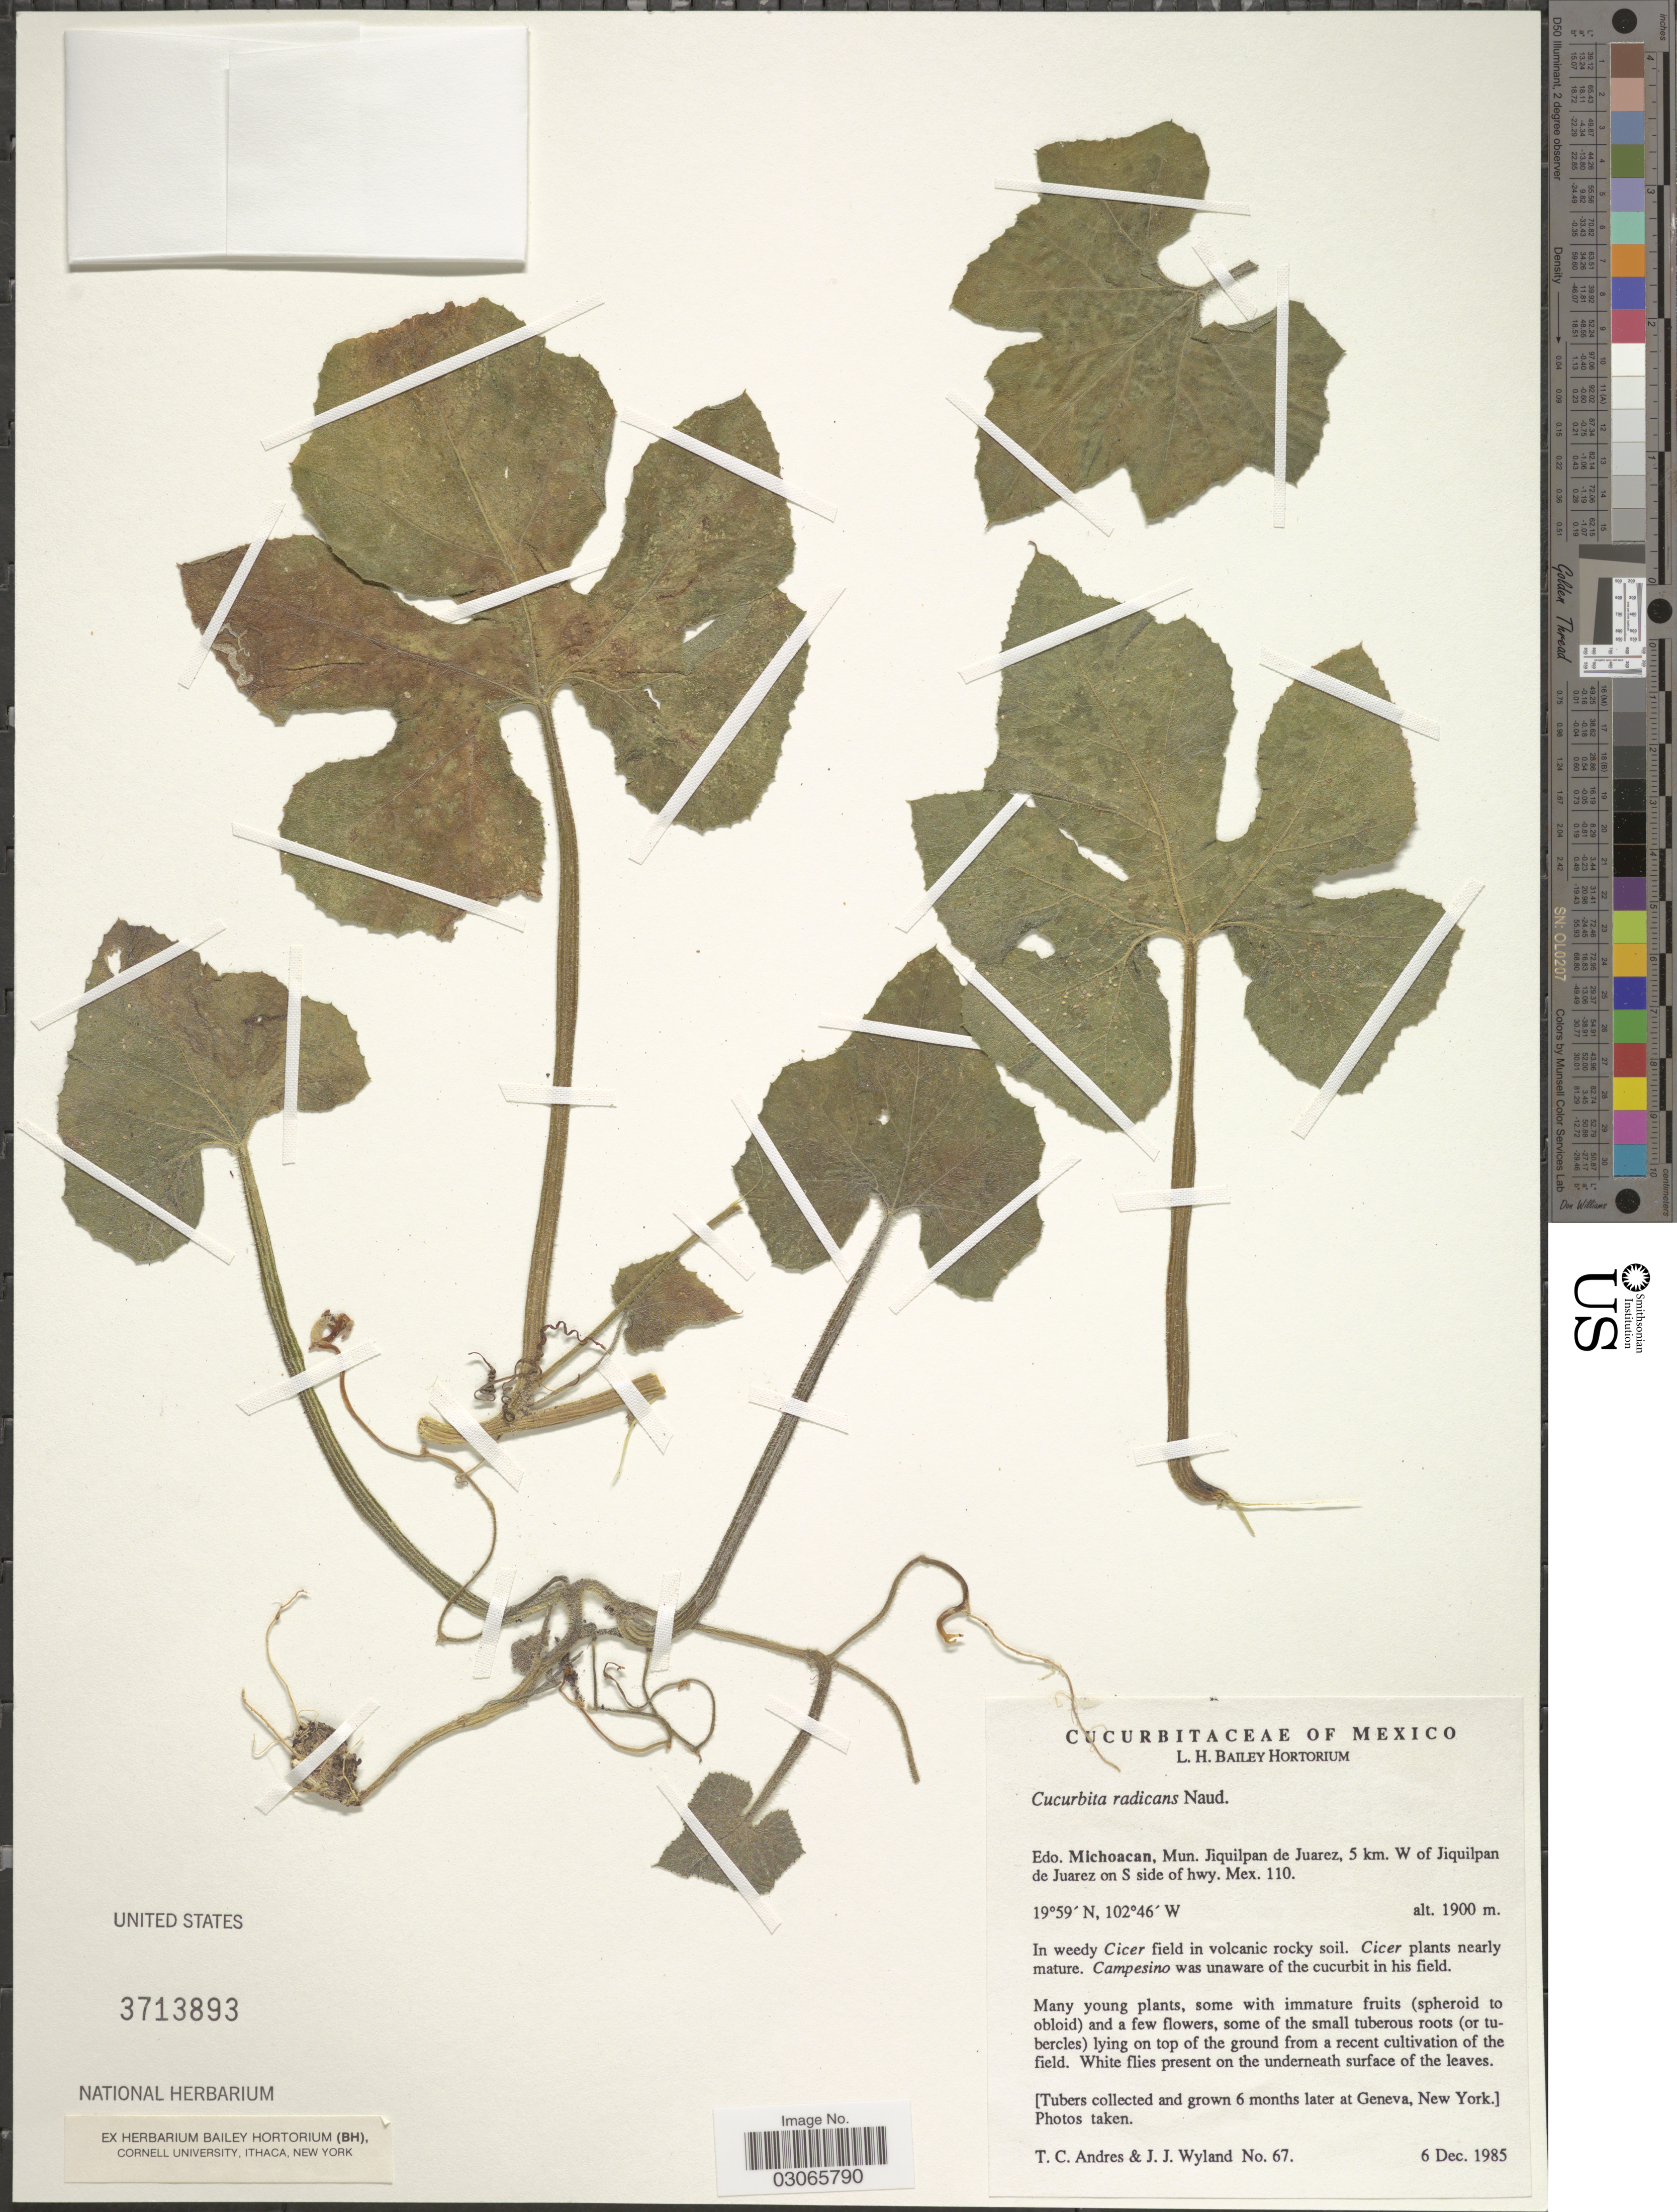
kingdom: Plantae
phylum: Tracheophyta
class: Magnoliopsida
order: Cucurbitales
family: Cucurbitaceae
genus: Cucurbita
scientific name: Cucurbita radicans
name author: Naudin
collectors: T. C. Andres & J. J. Wyland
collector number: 67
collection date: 1985-12-06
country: Mexico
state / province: Michoacán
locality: Mun. Jiquilpan de Juarez, 5 km. W of Jiquilpan de Juarez on S side of hwy. Mex. 110.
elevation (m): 1900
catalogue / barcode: US 3713893